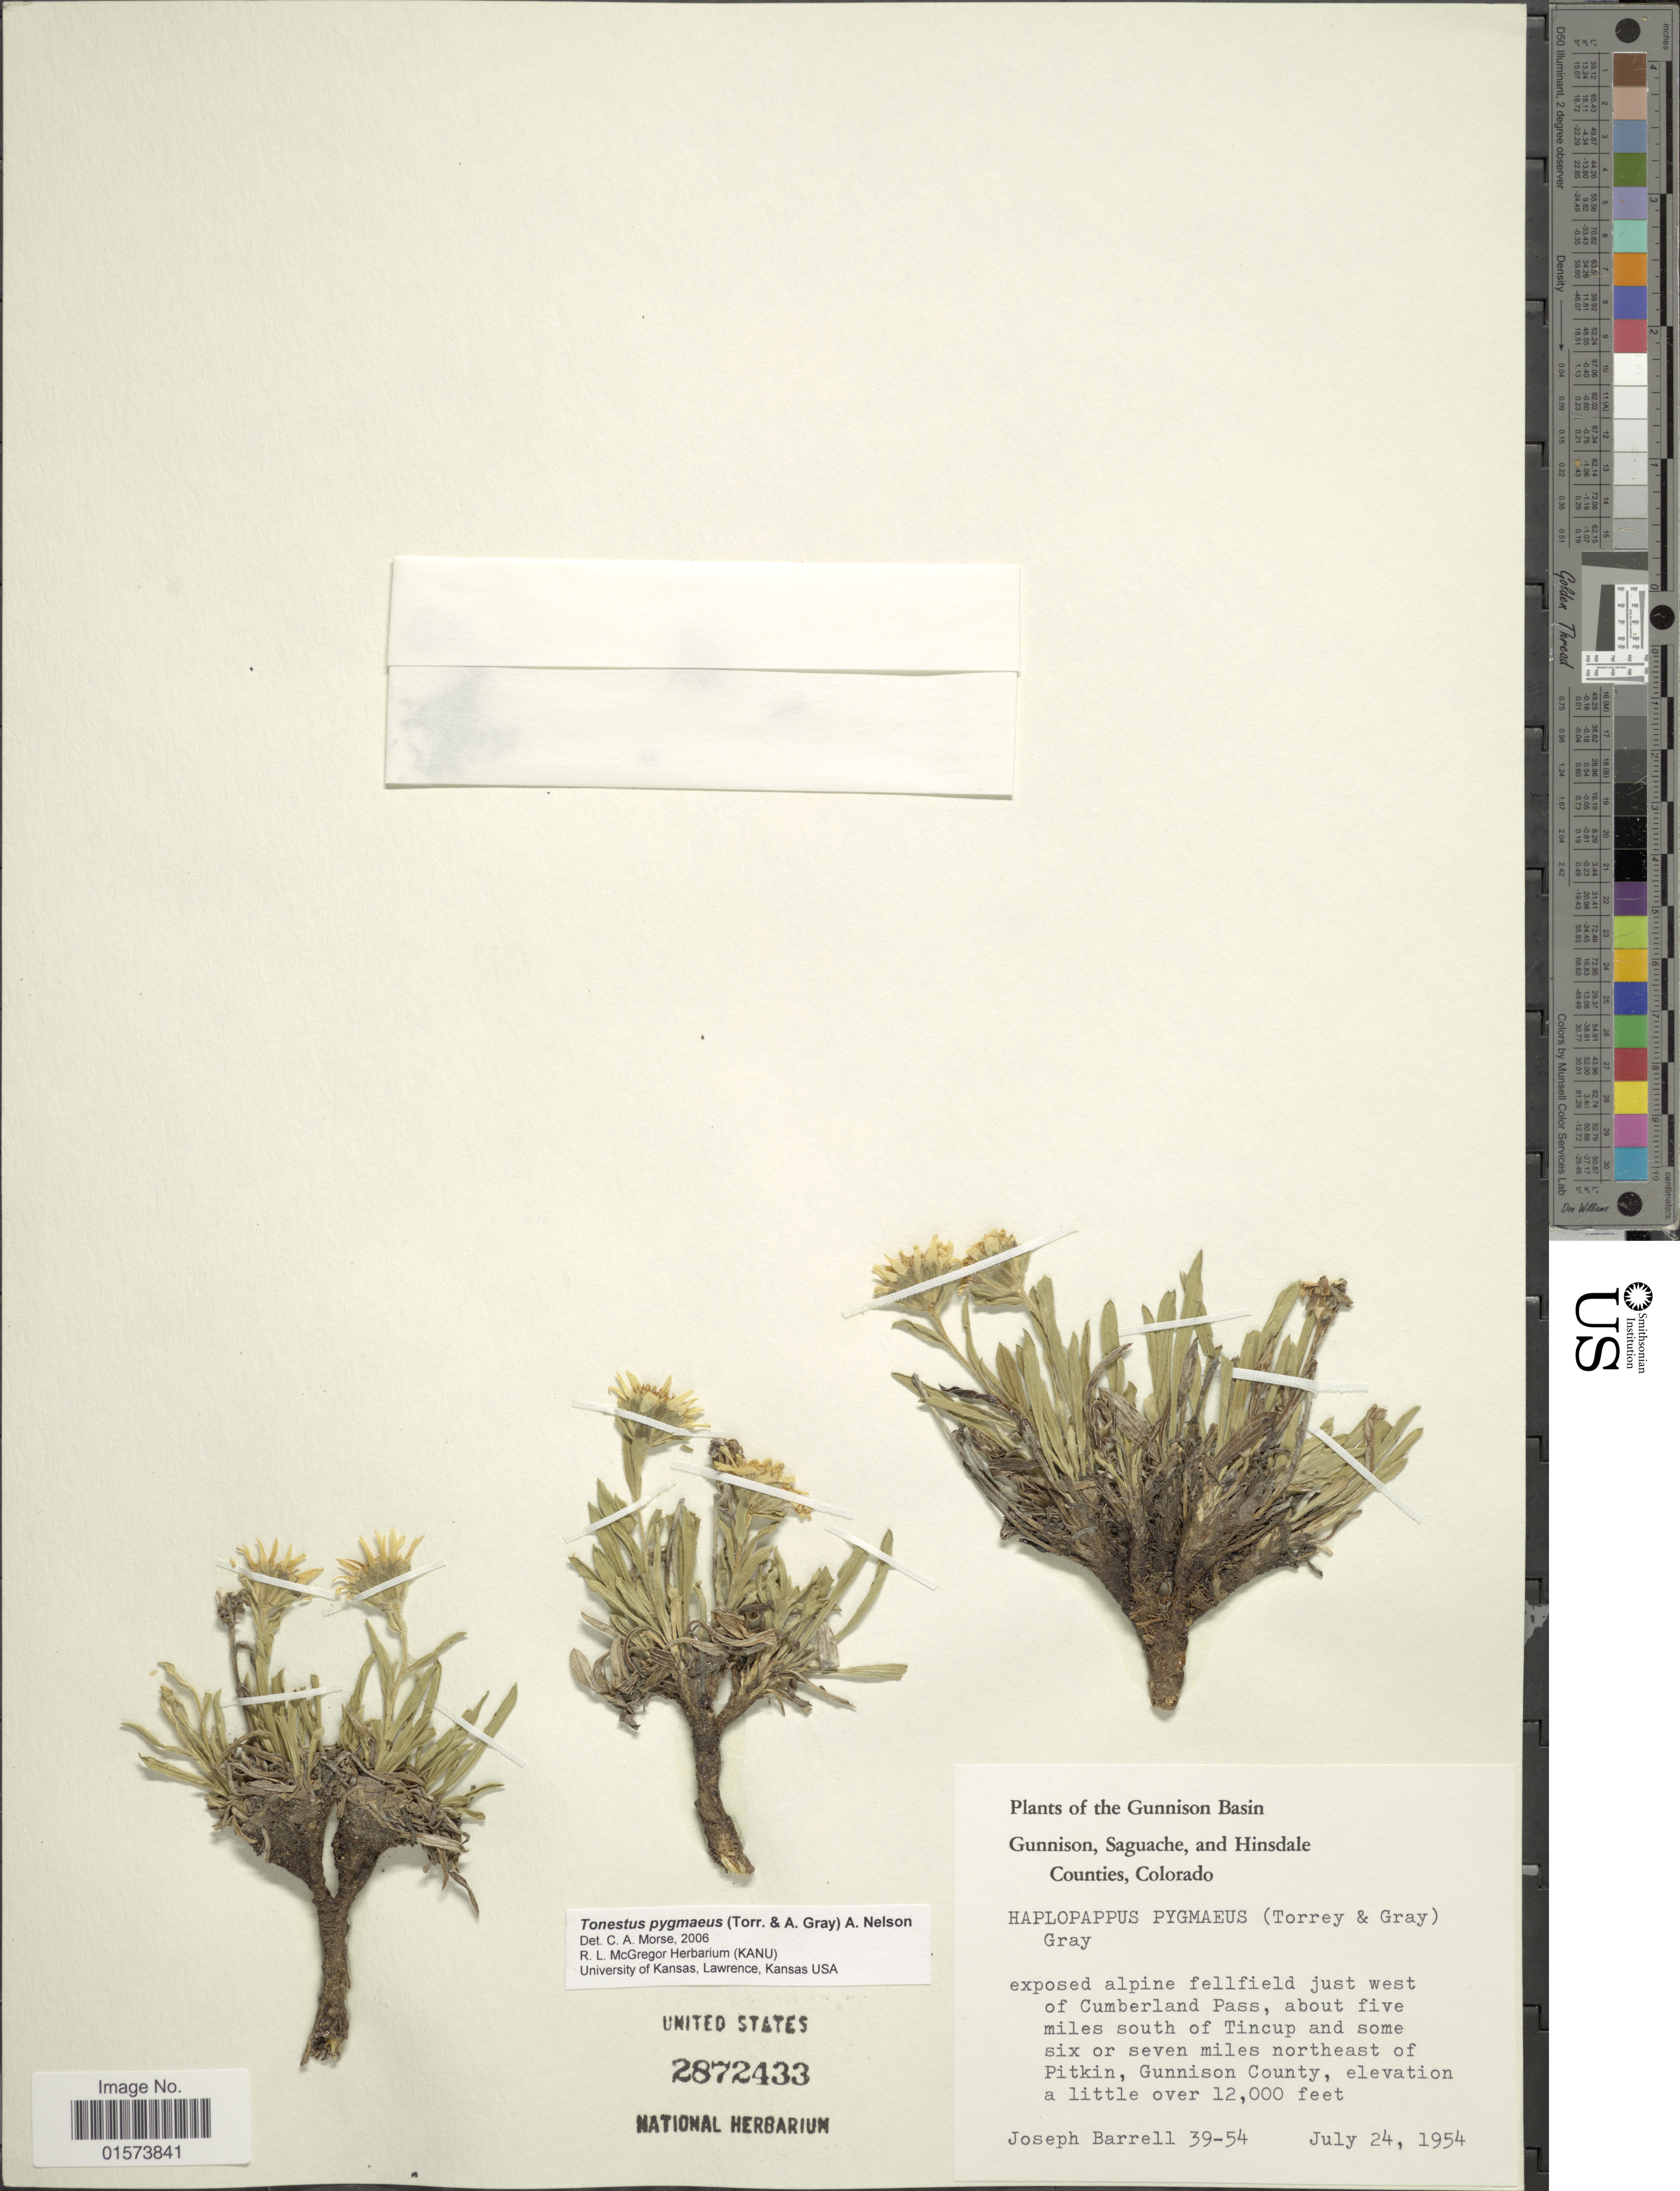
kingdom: Plantae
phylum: Tracheophyta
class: Magnoliopsida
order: Asterales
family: Asteraceae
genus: Tonestus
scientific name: Tonestus pygmaeus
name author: (Torr. & A. Gray) A. Nelson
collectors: J. Barrell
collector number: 39-54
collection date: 1954-07-24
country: United States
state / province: Colorado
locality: Gunnison Basin, Gunnison, Saguache and Hinsdale Counties, exposed alpine fellfield just west of Cumberland Pass, about five miles south of Tincup and some six or seven miles northeast of Pitkin, Gunnison County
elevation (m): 3658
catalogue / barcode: US 2872433